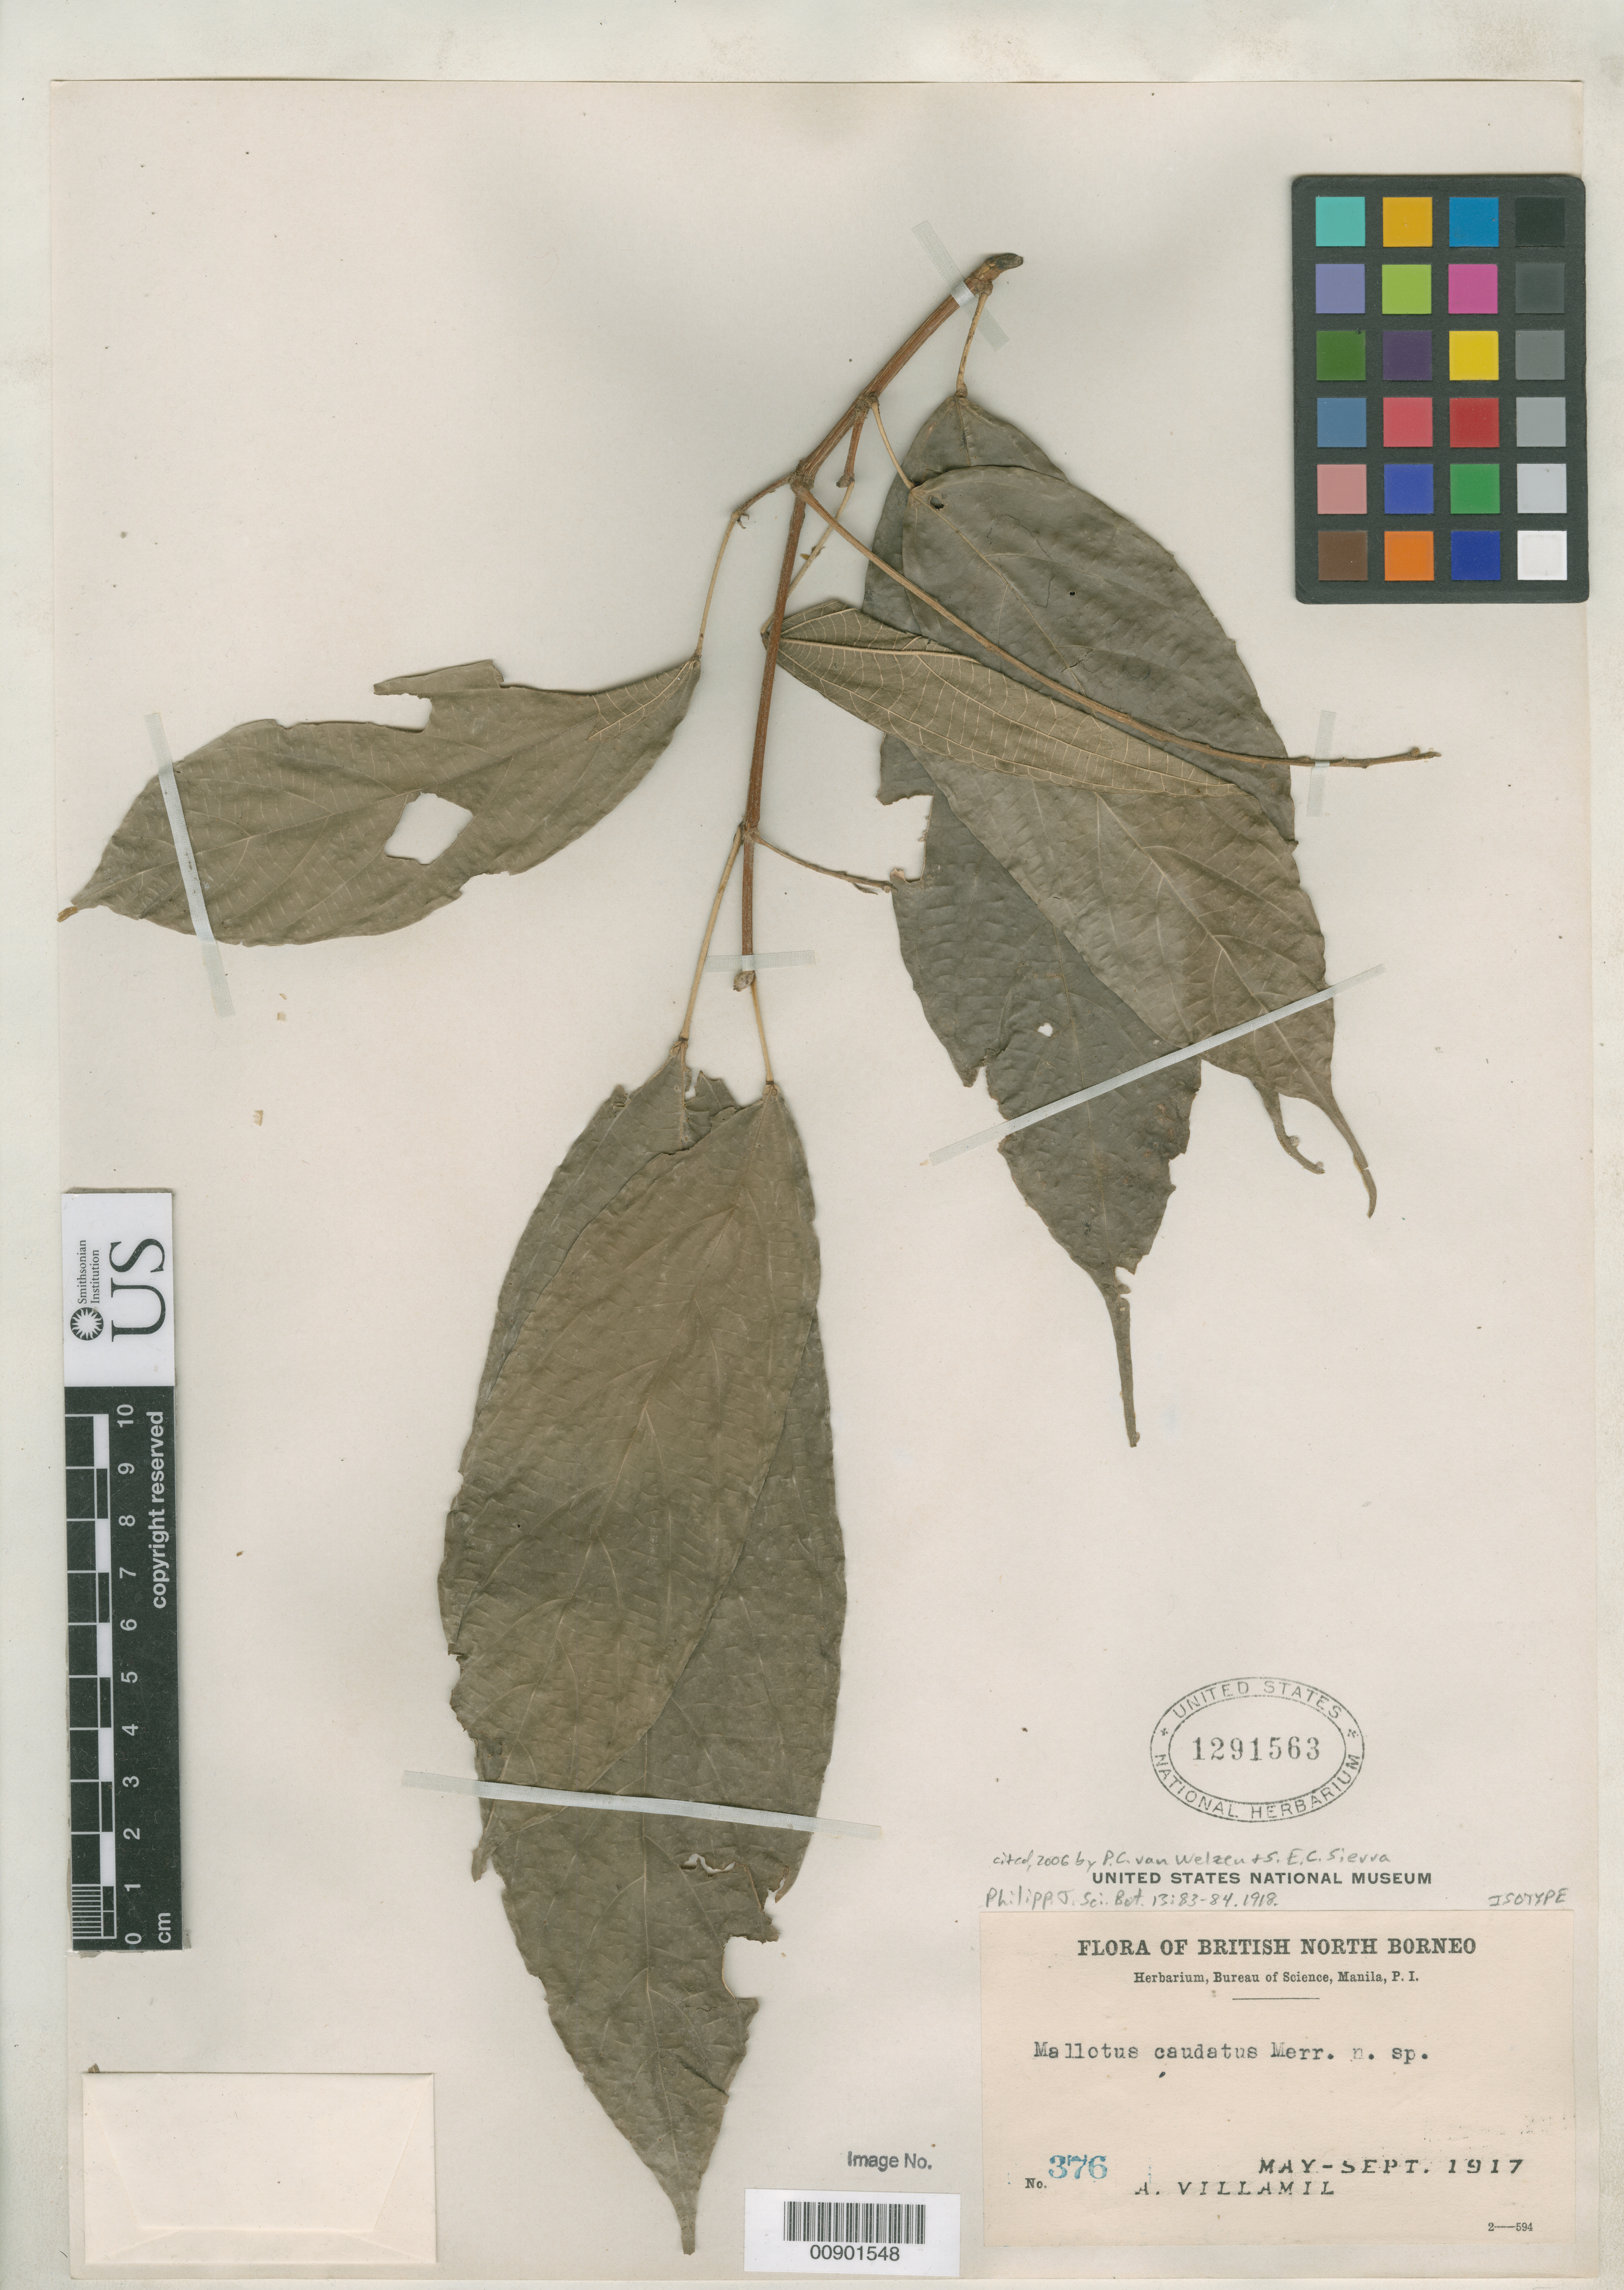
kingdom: Plantae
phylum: Tracheophyta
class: Magnoliopsida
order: Malpighiales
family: Euphorbiaceae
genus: Mallotus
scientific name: Mallotus caudatus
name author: Merr.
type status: Isotype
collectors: A. Villamil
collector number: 376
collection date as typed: May 1917 to --Sep 1917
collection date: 1917-05/1917-09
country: Malaysia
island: Borneo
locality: British North Borneo. [Protologue: "British North Borneo, Marauti watershed, near Tawau]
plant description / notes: Collection date "June 1, 1917" acc. to protologue.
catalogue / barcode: US 1291563